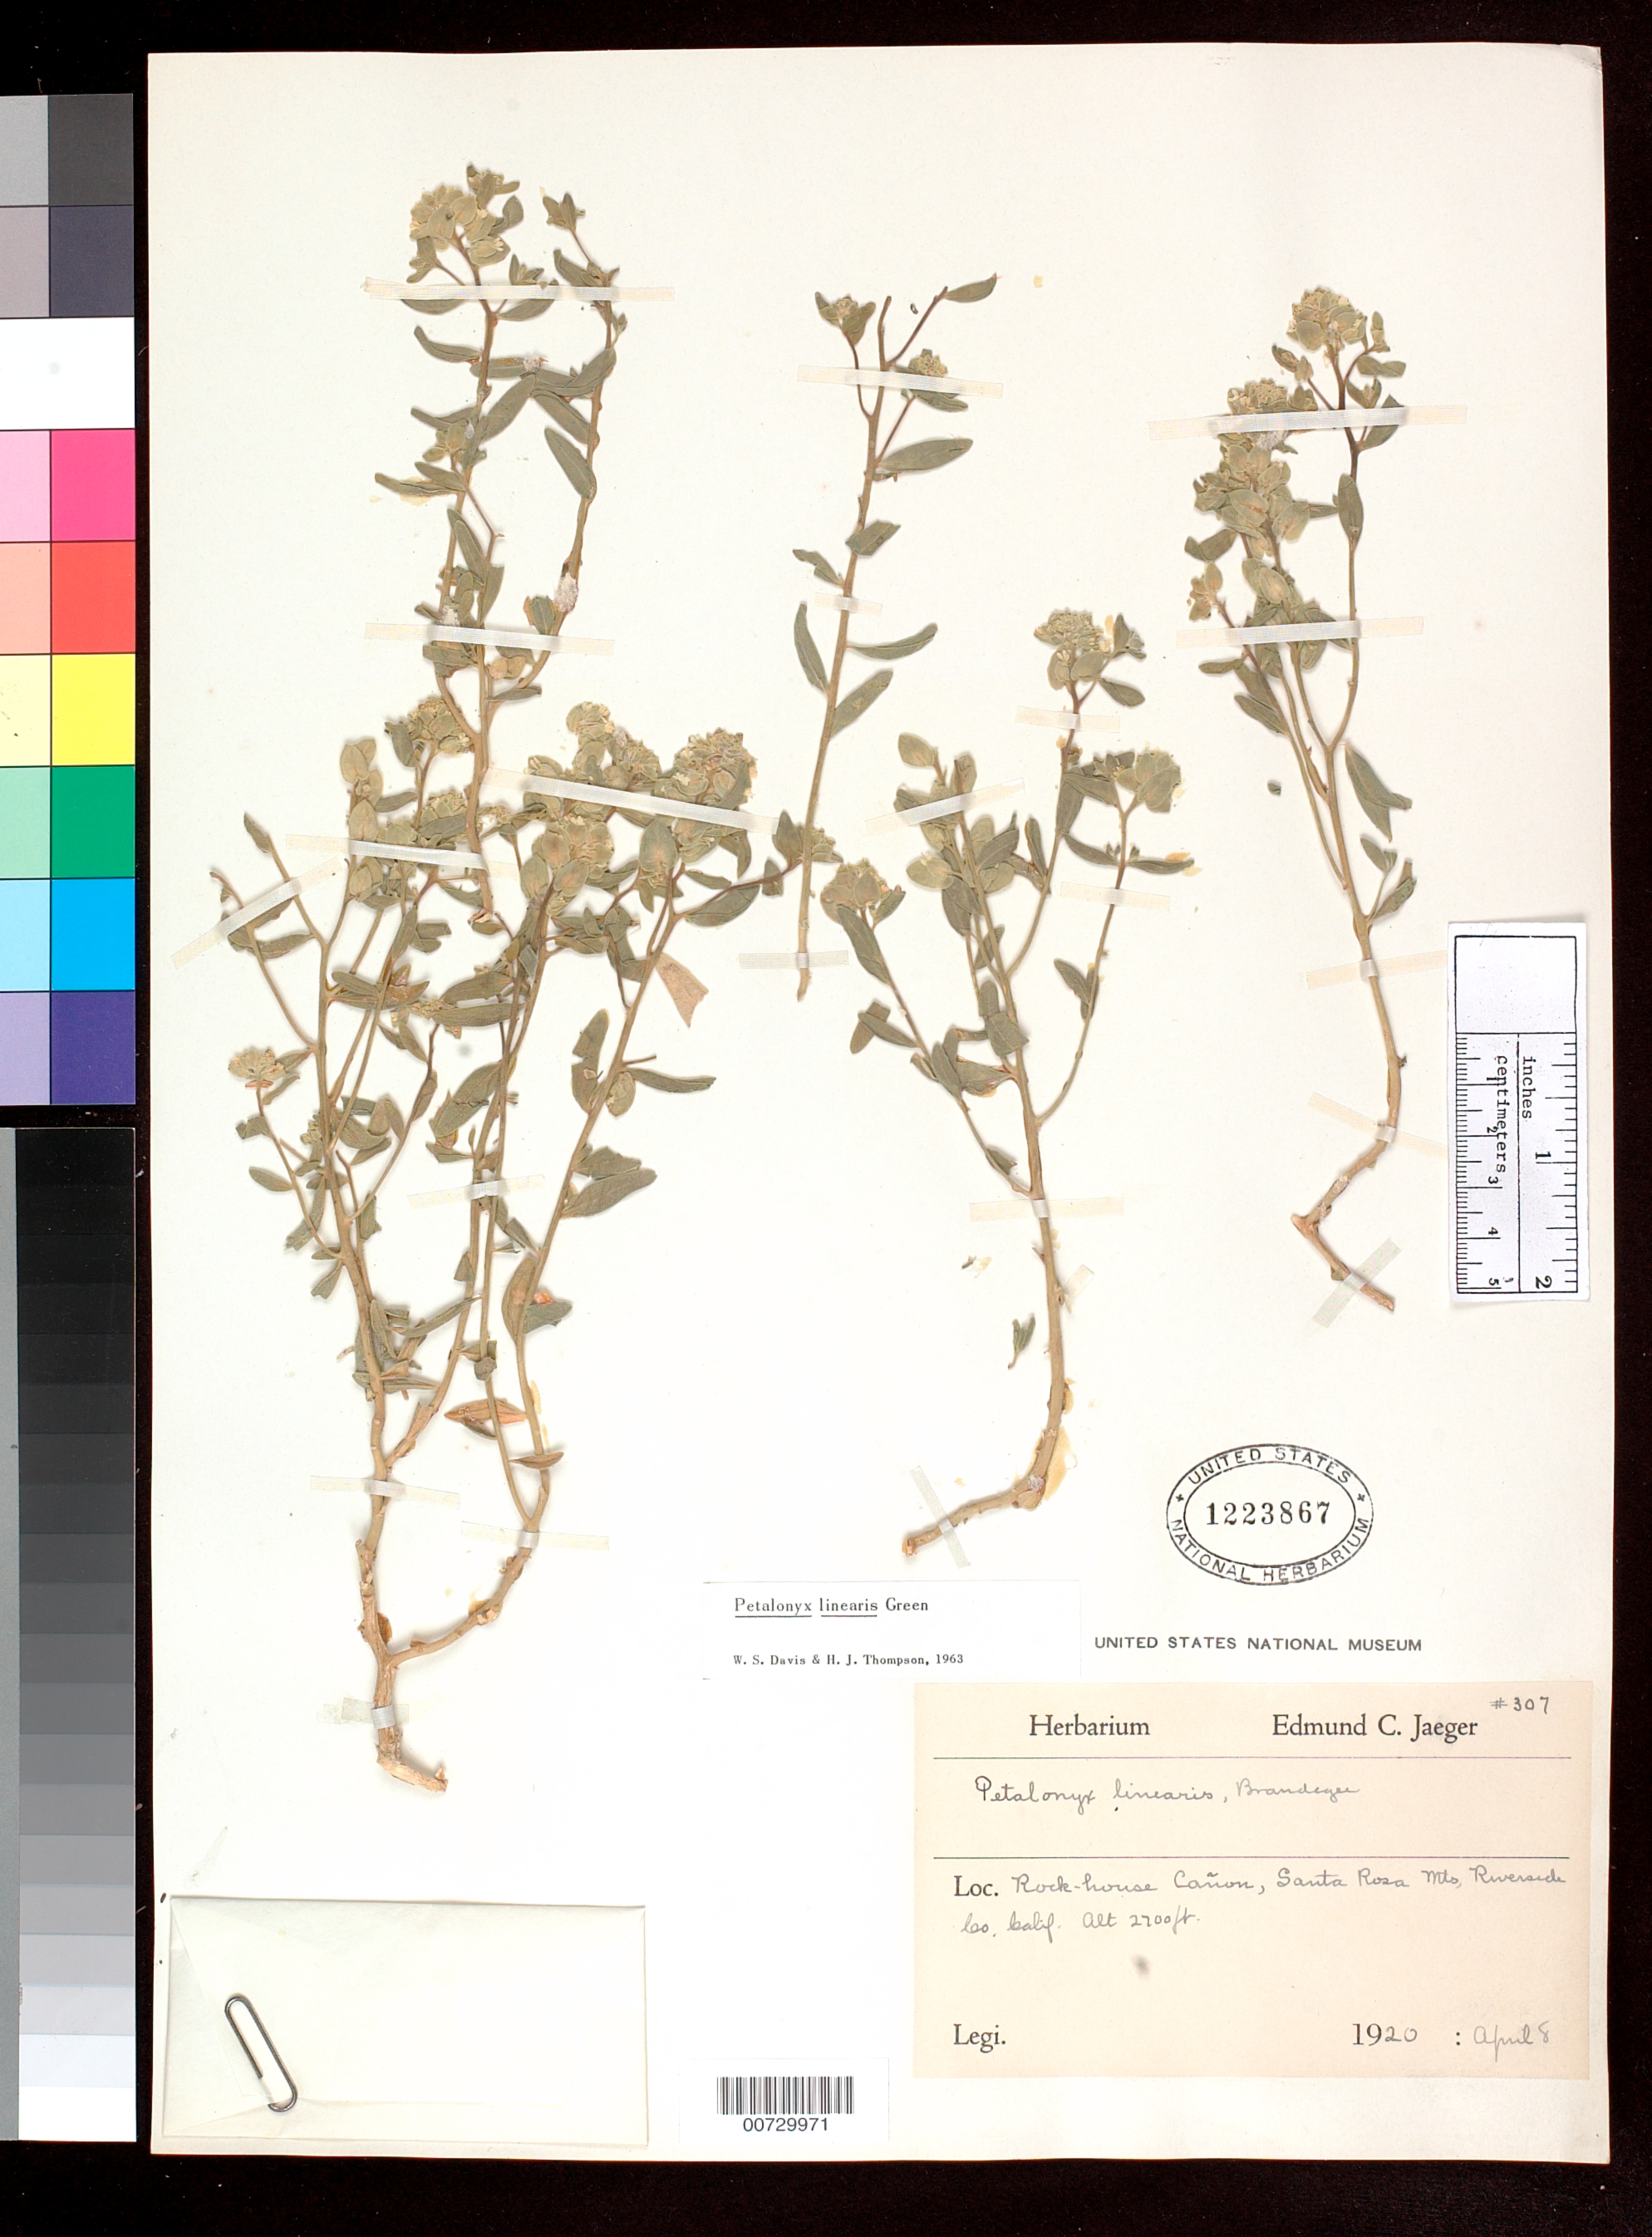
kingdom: Plantae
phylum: Tracheophyta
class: Magnoliopsida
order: Cornales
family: Loasaceae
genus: Petalonyx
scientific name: Petalonyx linearis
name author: Green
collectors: E. Jaeger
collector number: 307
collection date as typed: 8 Apr 1920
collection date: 1920-04-08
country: United States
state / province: California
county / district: Riverside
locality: Rock- house Cañon, Santa Rosa Mts.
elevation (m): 823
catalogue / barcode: US 1223867